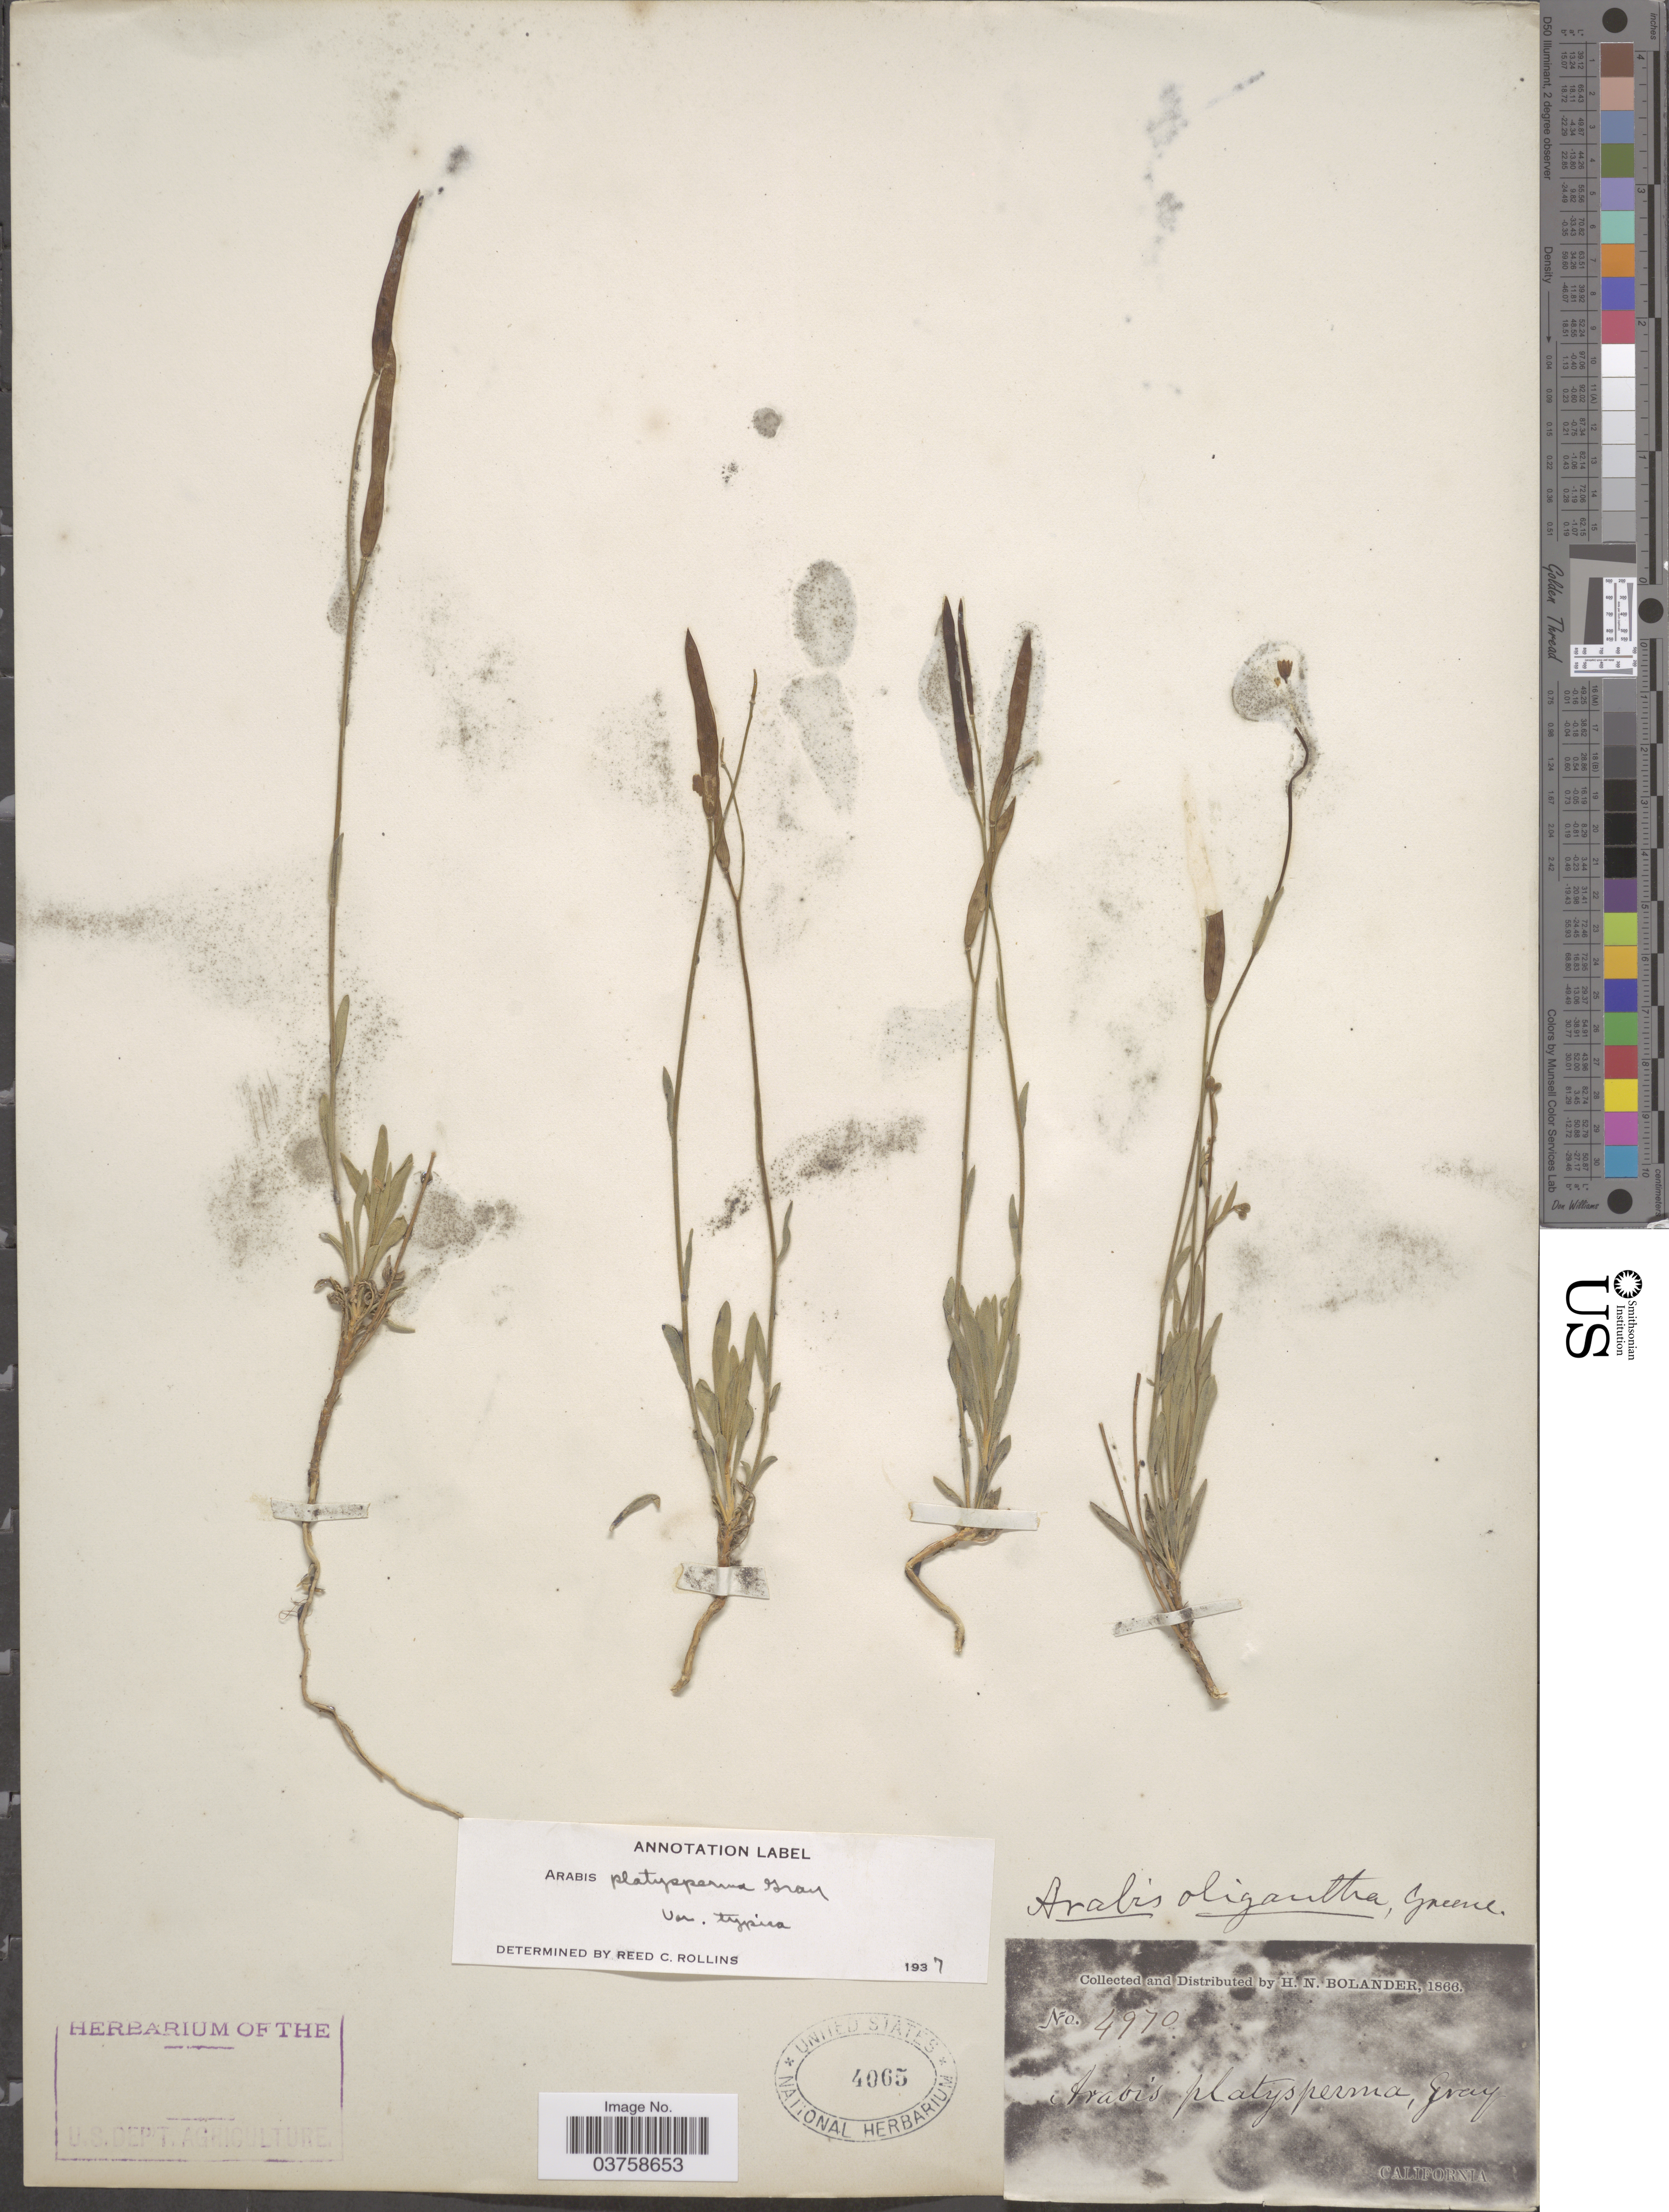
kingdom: Plantae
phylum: Tracheophyta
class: Magnoliopsida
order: Brassicales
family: Brassicaceae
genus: Arabis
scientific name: Arabis platysperma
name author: A. Gray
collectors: H. Bolander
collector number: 4970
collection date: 1866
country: United States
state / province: California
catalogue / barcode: US 4065